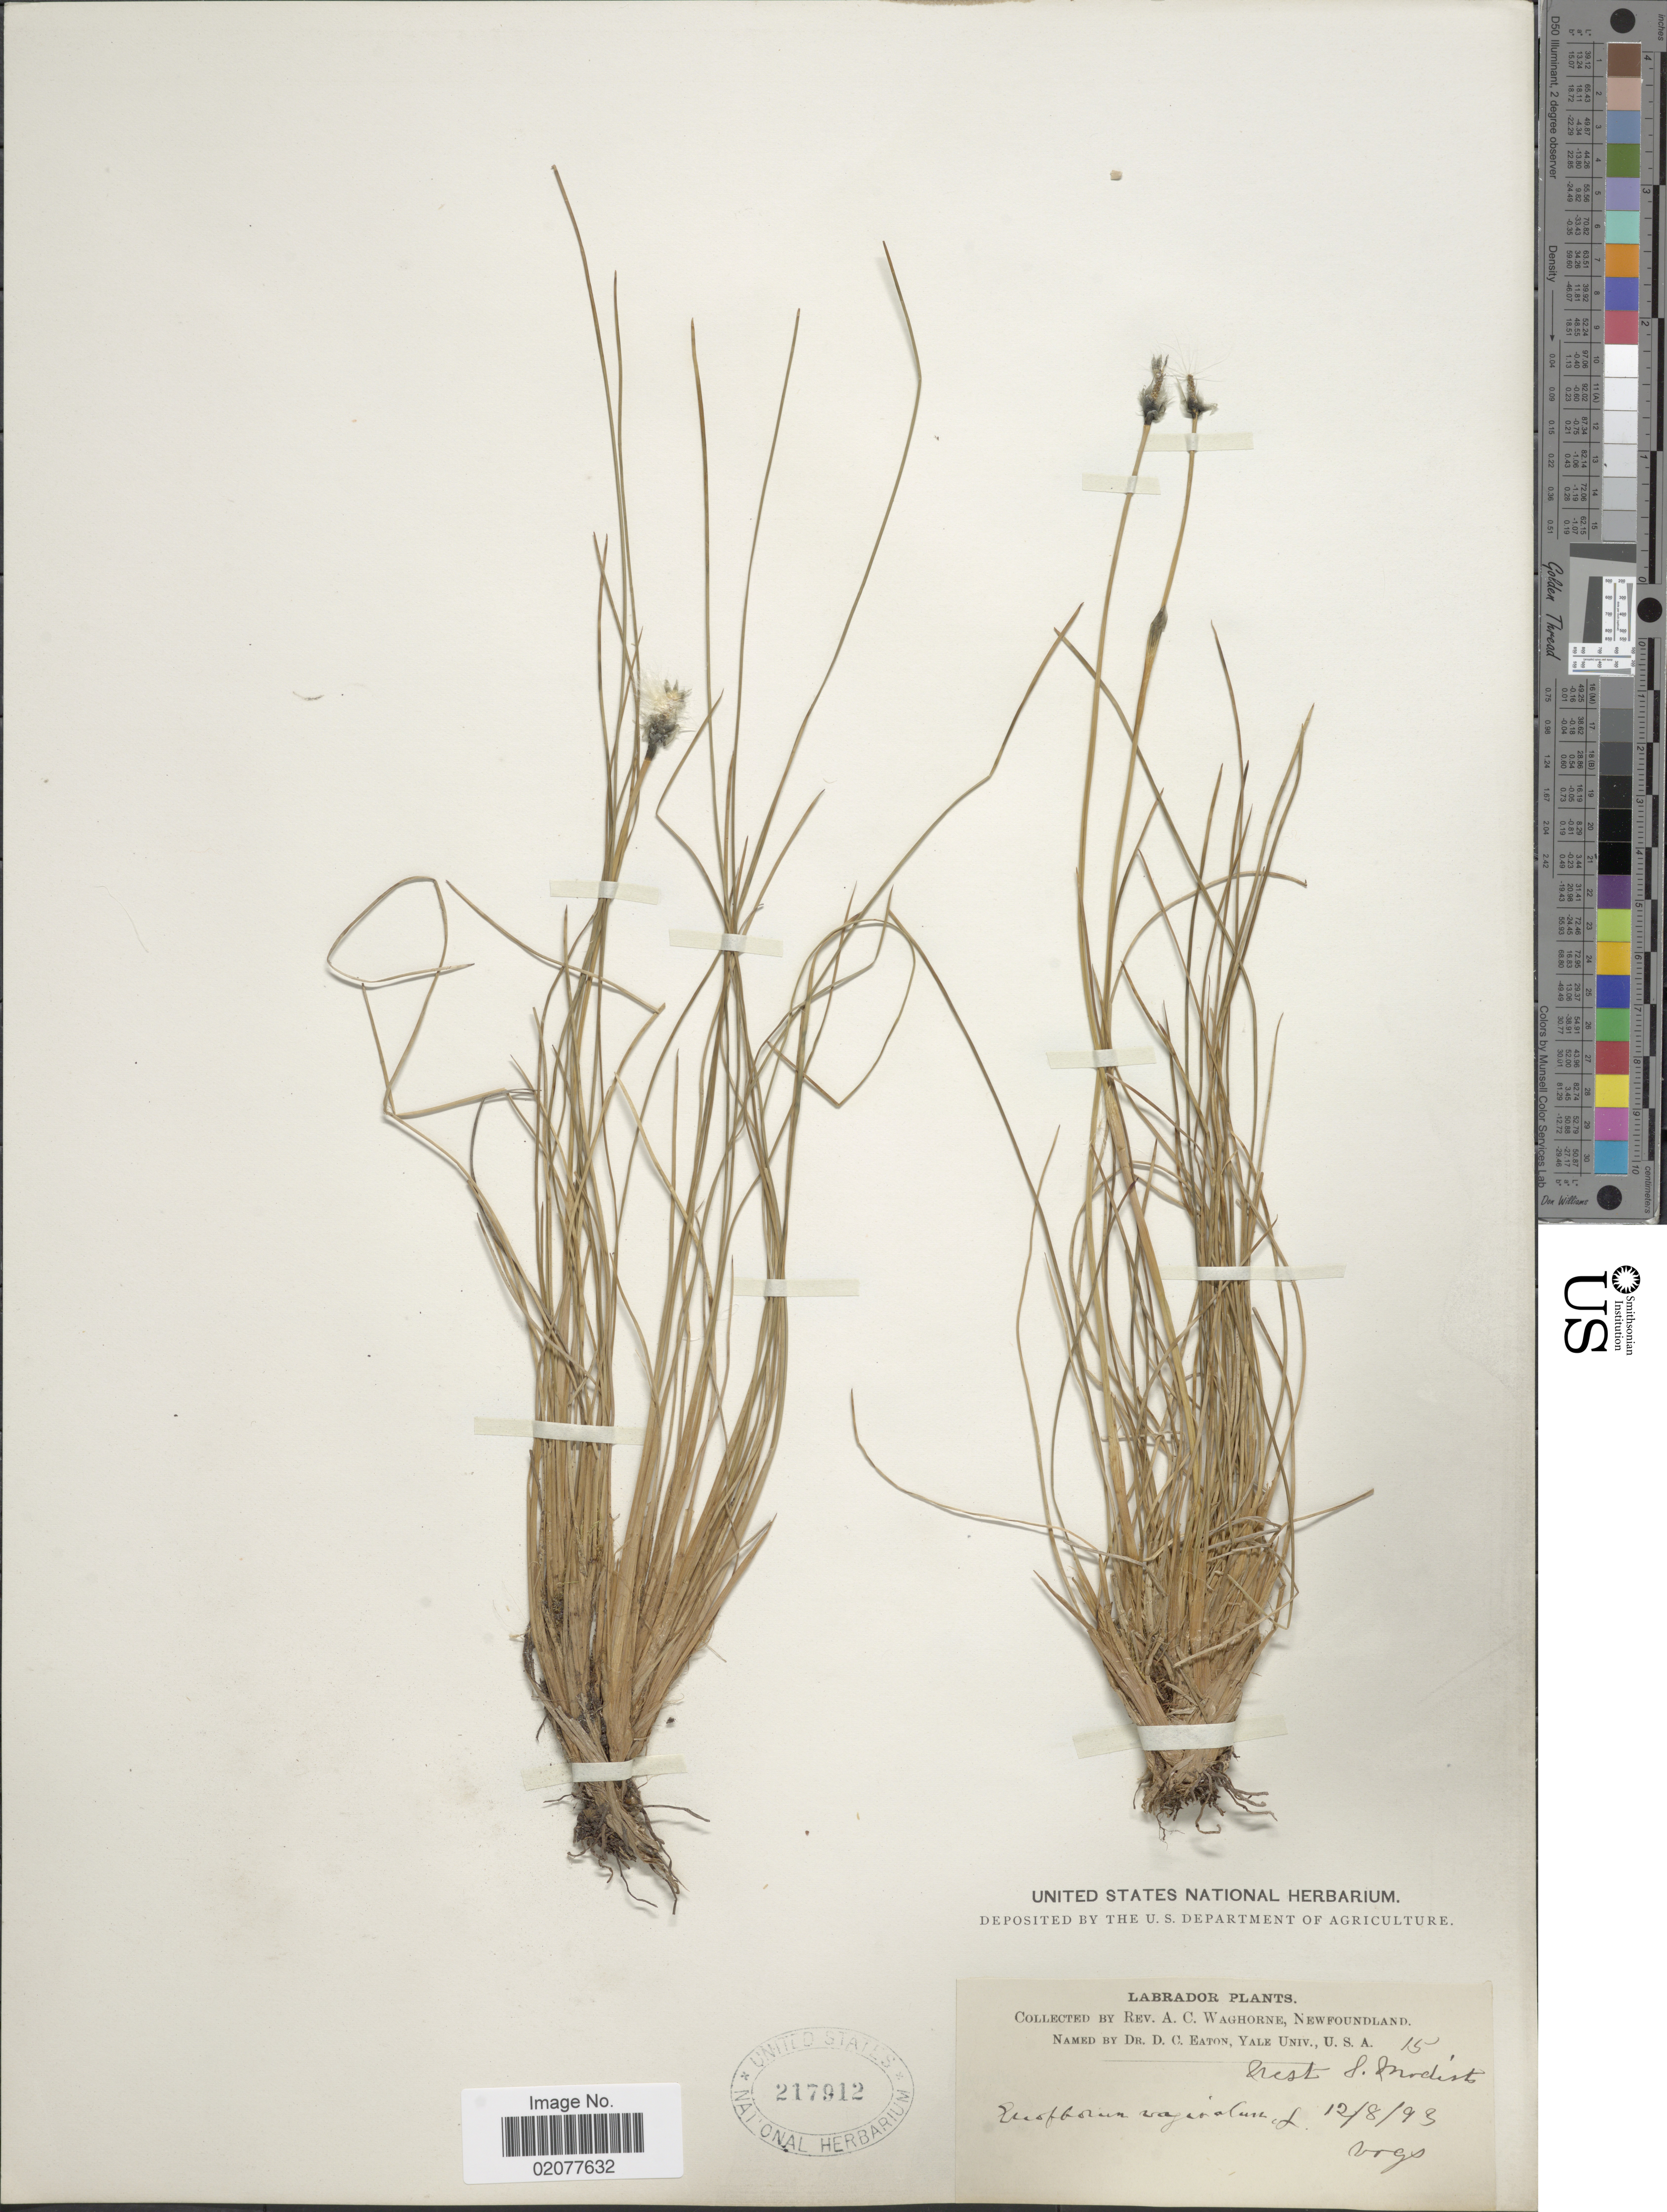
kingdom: Plantae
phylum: Tracheophyta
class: Liliopsida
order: Poales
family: Cyperaceae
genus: Eriophorum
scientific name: Eriophorum spissum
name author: Fernald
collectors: A. Waghorne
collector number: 15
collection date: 1893-08-12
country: Canada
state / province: Newfoundland and Labrador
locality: Labrador.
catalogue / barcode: US 217912